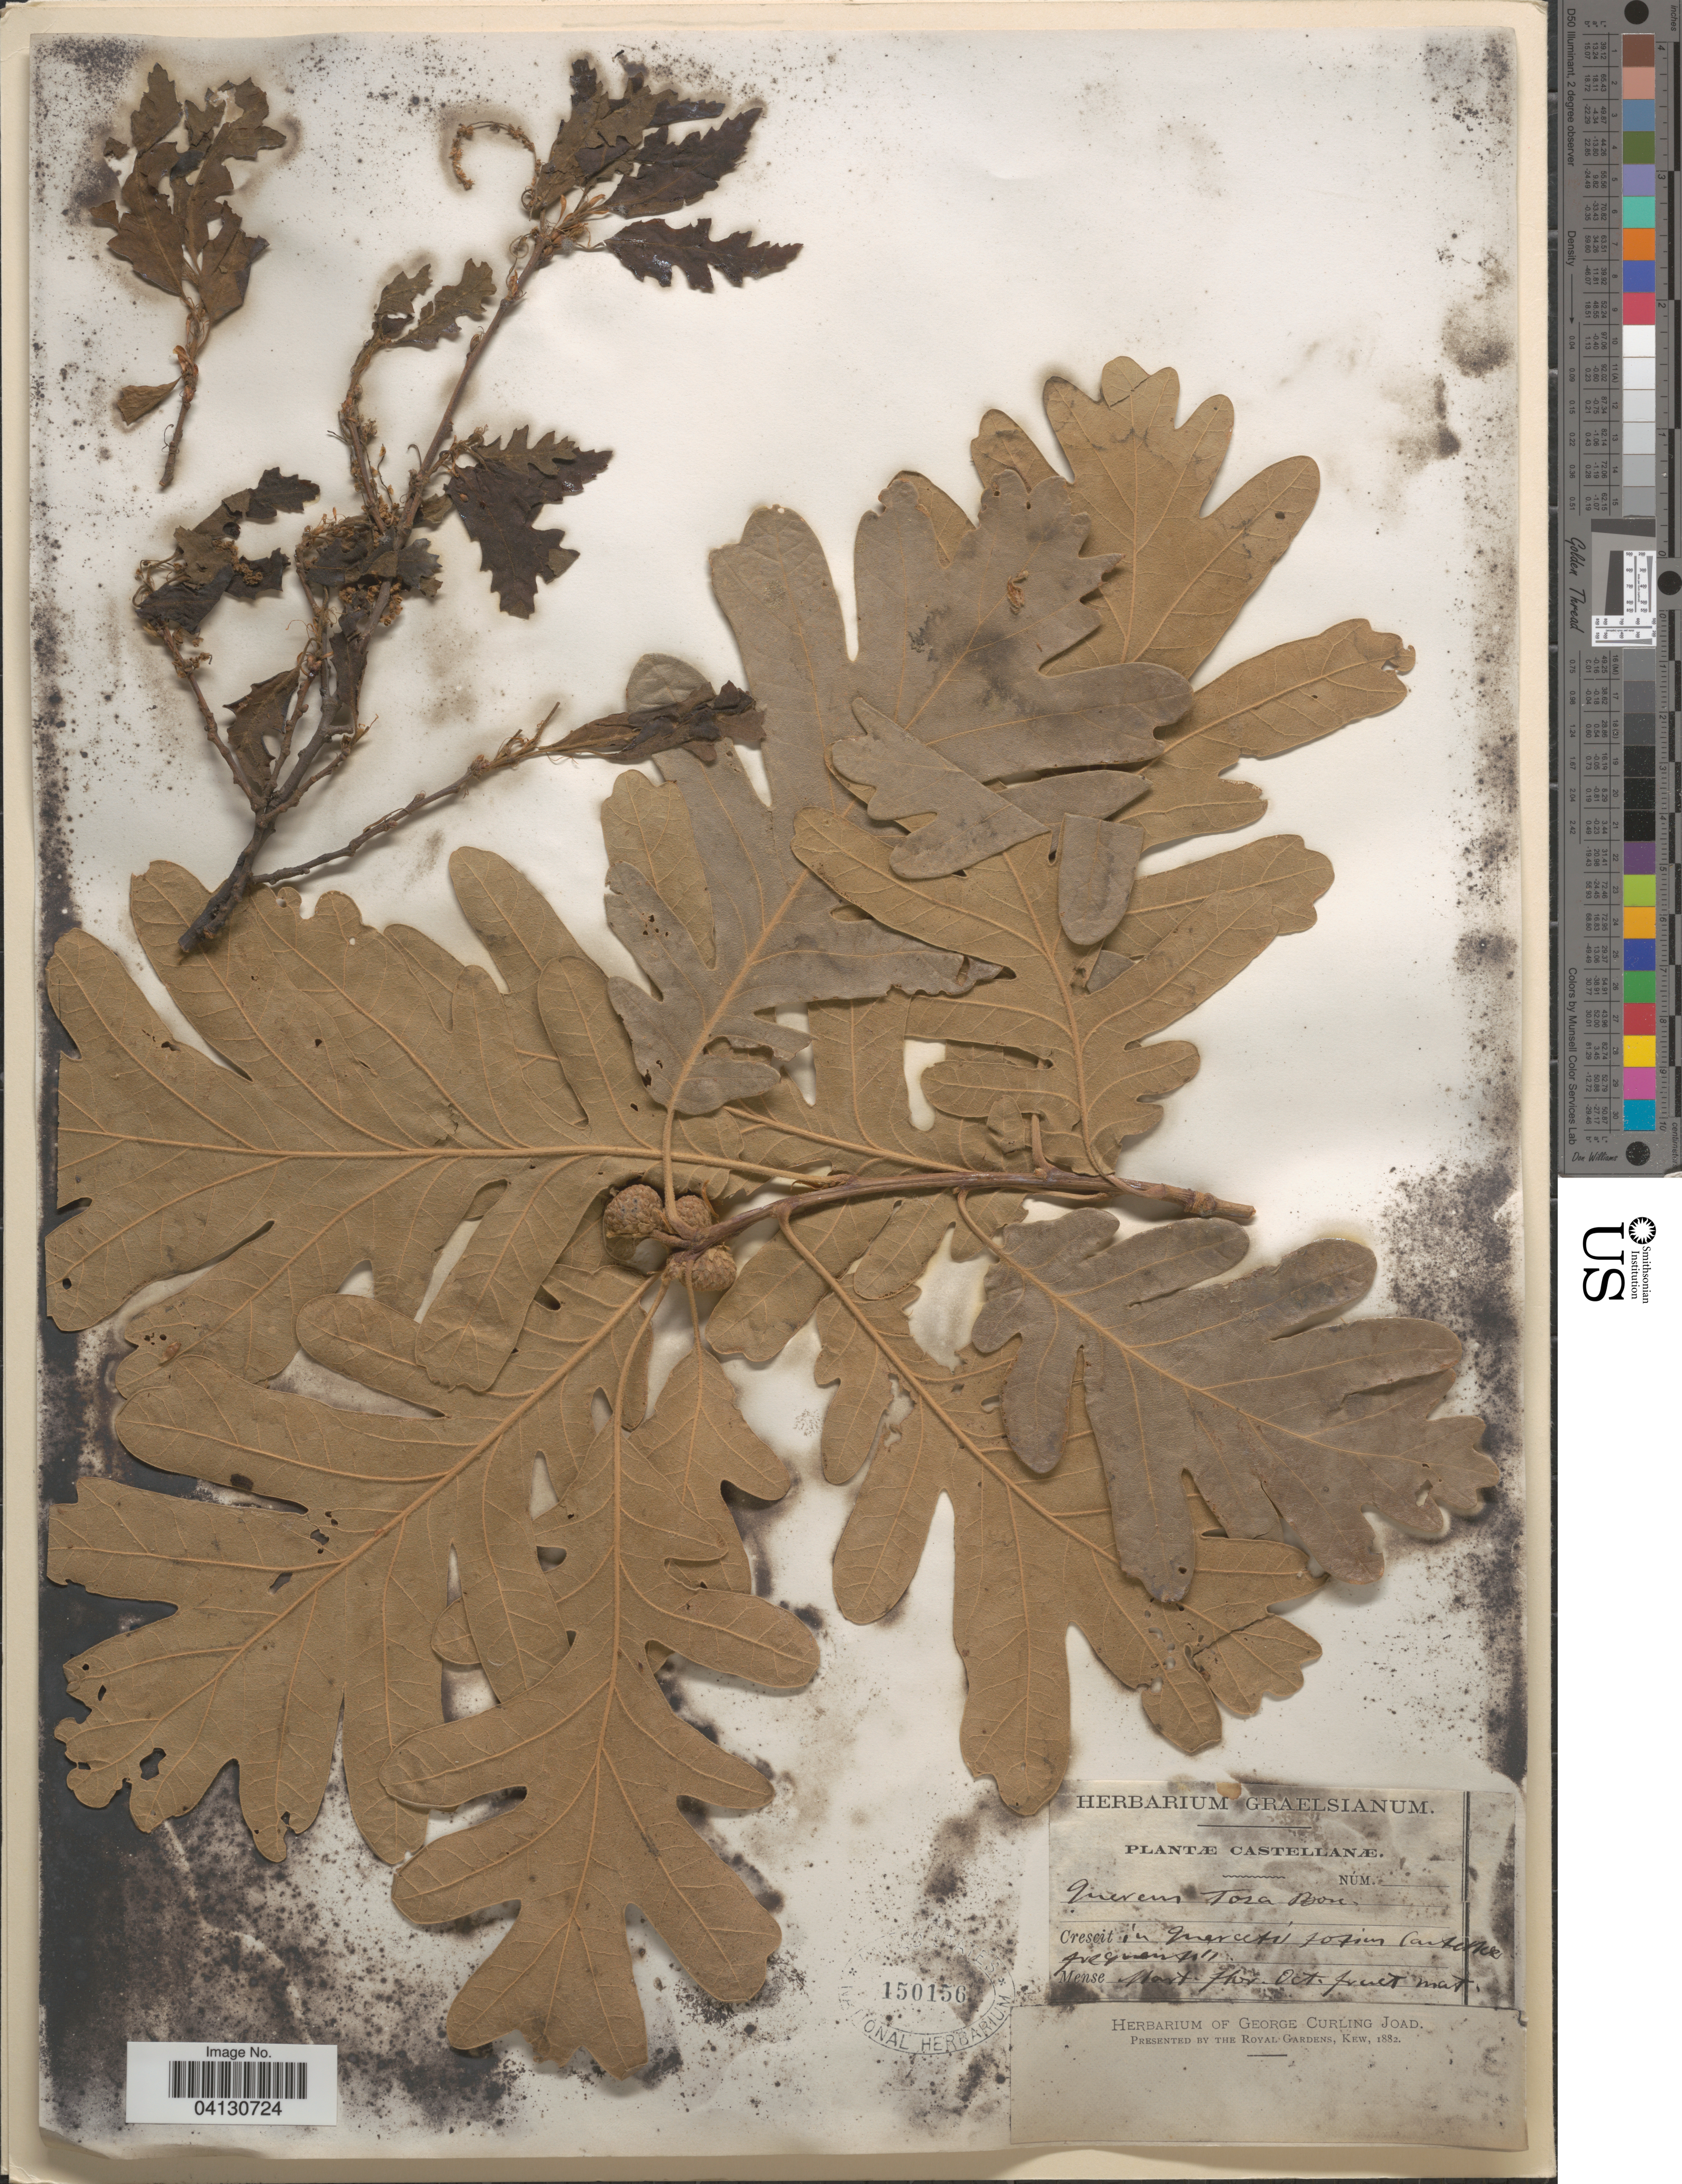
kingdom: Plantae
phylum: Tracheophyta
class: Magnoliopsida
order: Fagales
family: Fagaceae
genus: Quercus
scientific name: Quercus toza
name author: Bastard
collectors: ex herb. George Curling Joad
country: Spain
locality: Plantae Castellanae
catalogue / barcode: US 150156